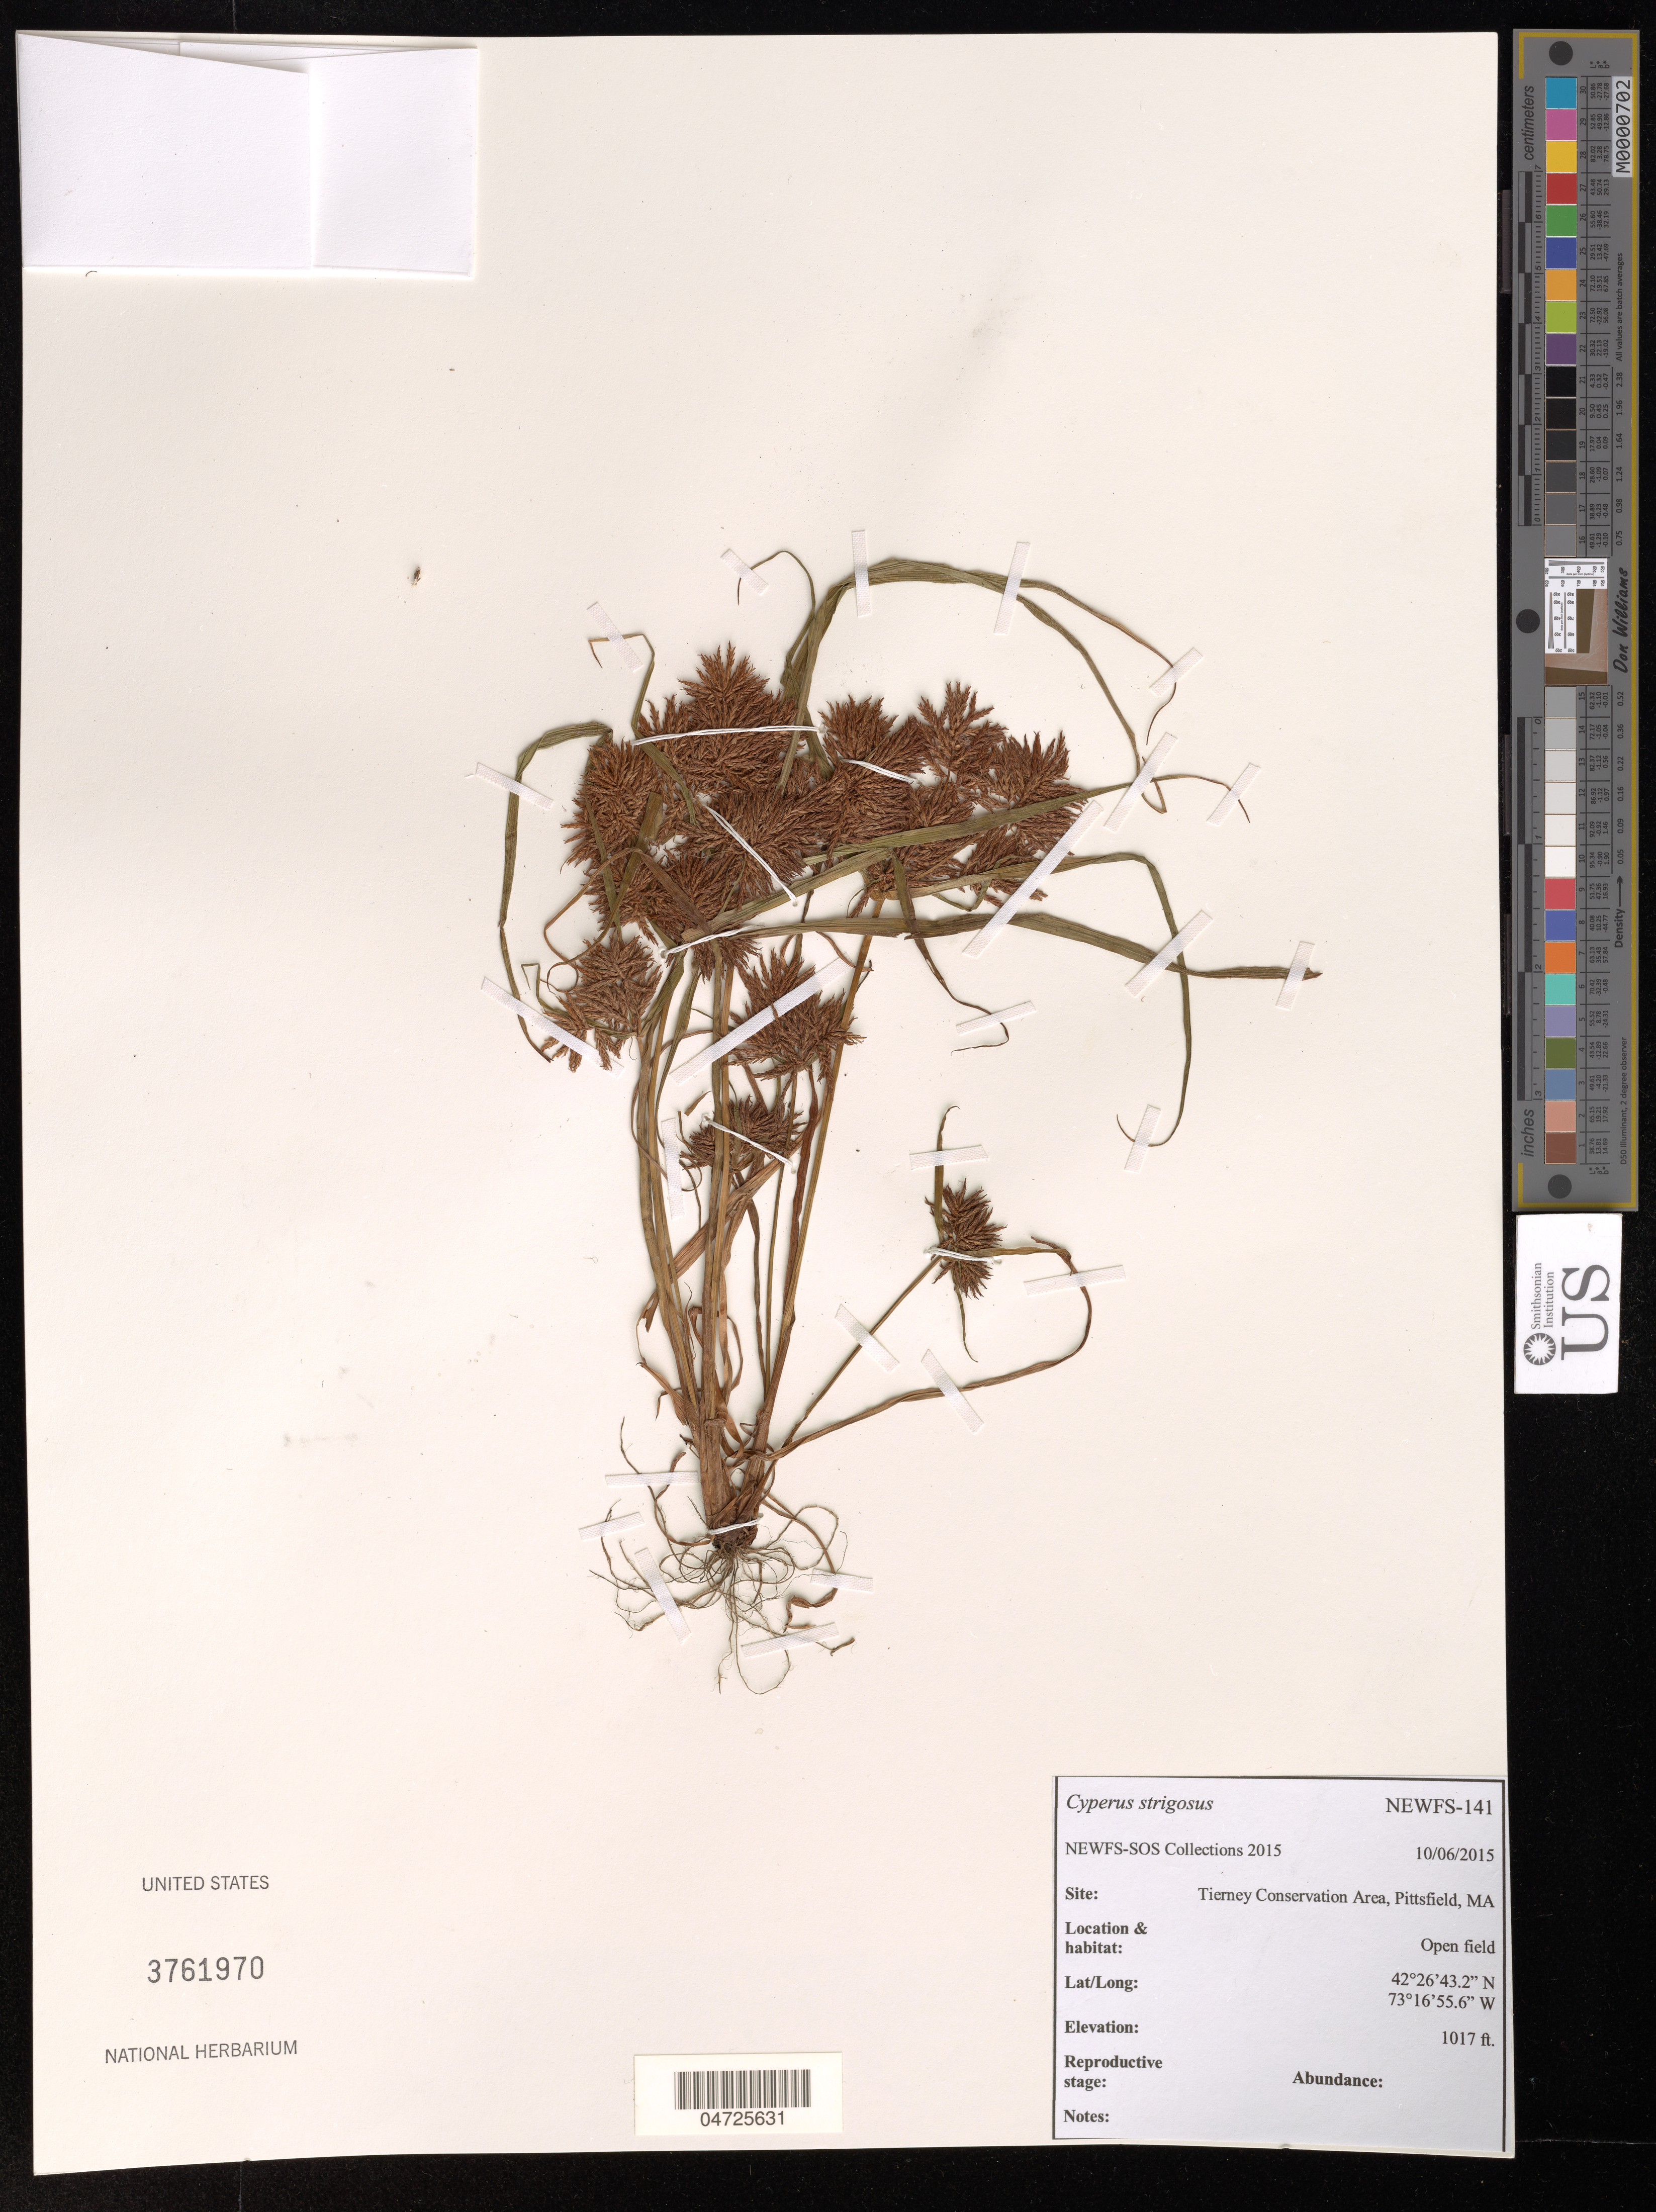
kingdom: Plantae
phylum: Tracheophyta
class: Liliopsida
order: Poales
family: Cyperaceae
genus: Cyperus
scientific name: Cyperus strigosus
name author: L.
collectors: NEWFS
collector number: NEWFS-141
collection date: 2015-10-06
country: United States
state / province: Massachusetts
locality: Tierney Conservation Area, Pittsfield.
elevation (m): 310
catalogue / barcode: US 3761970